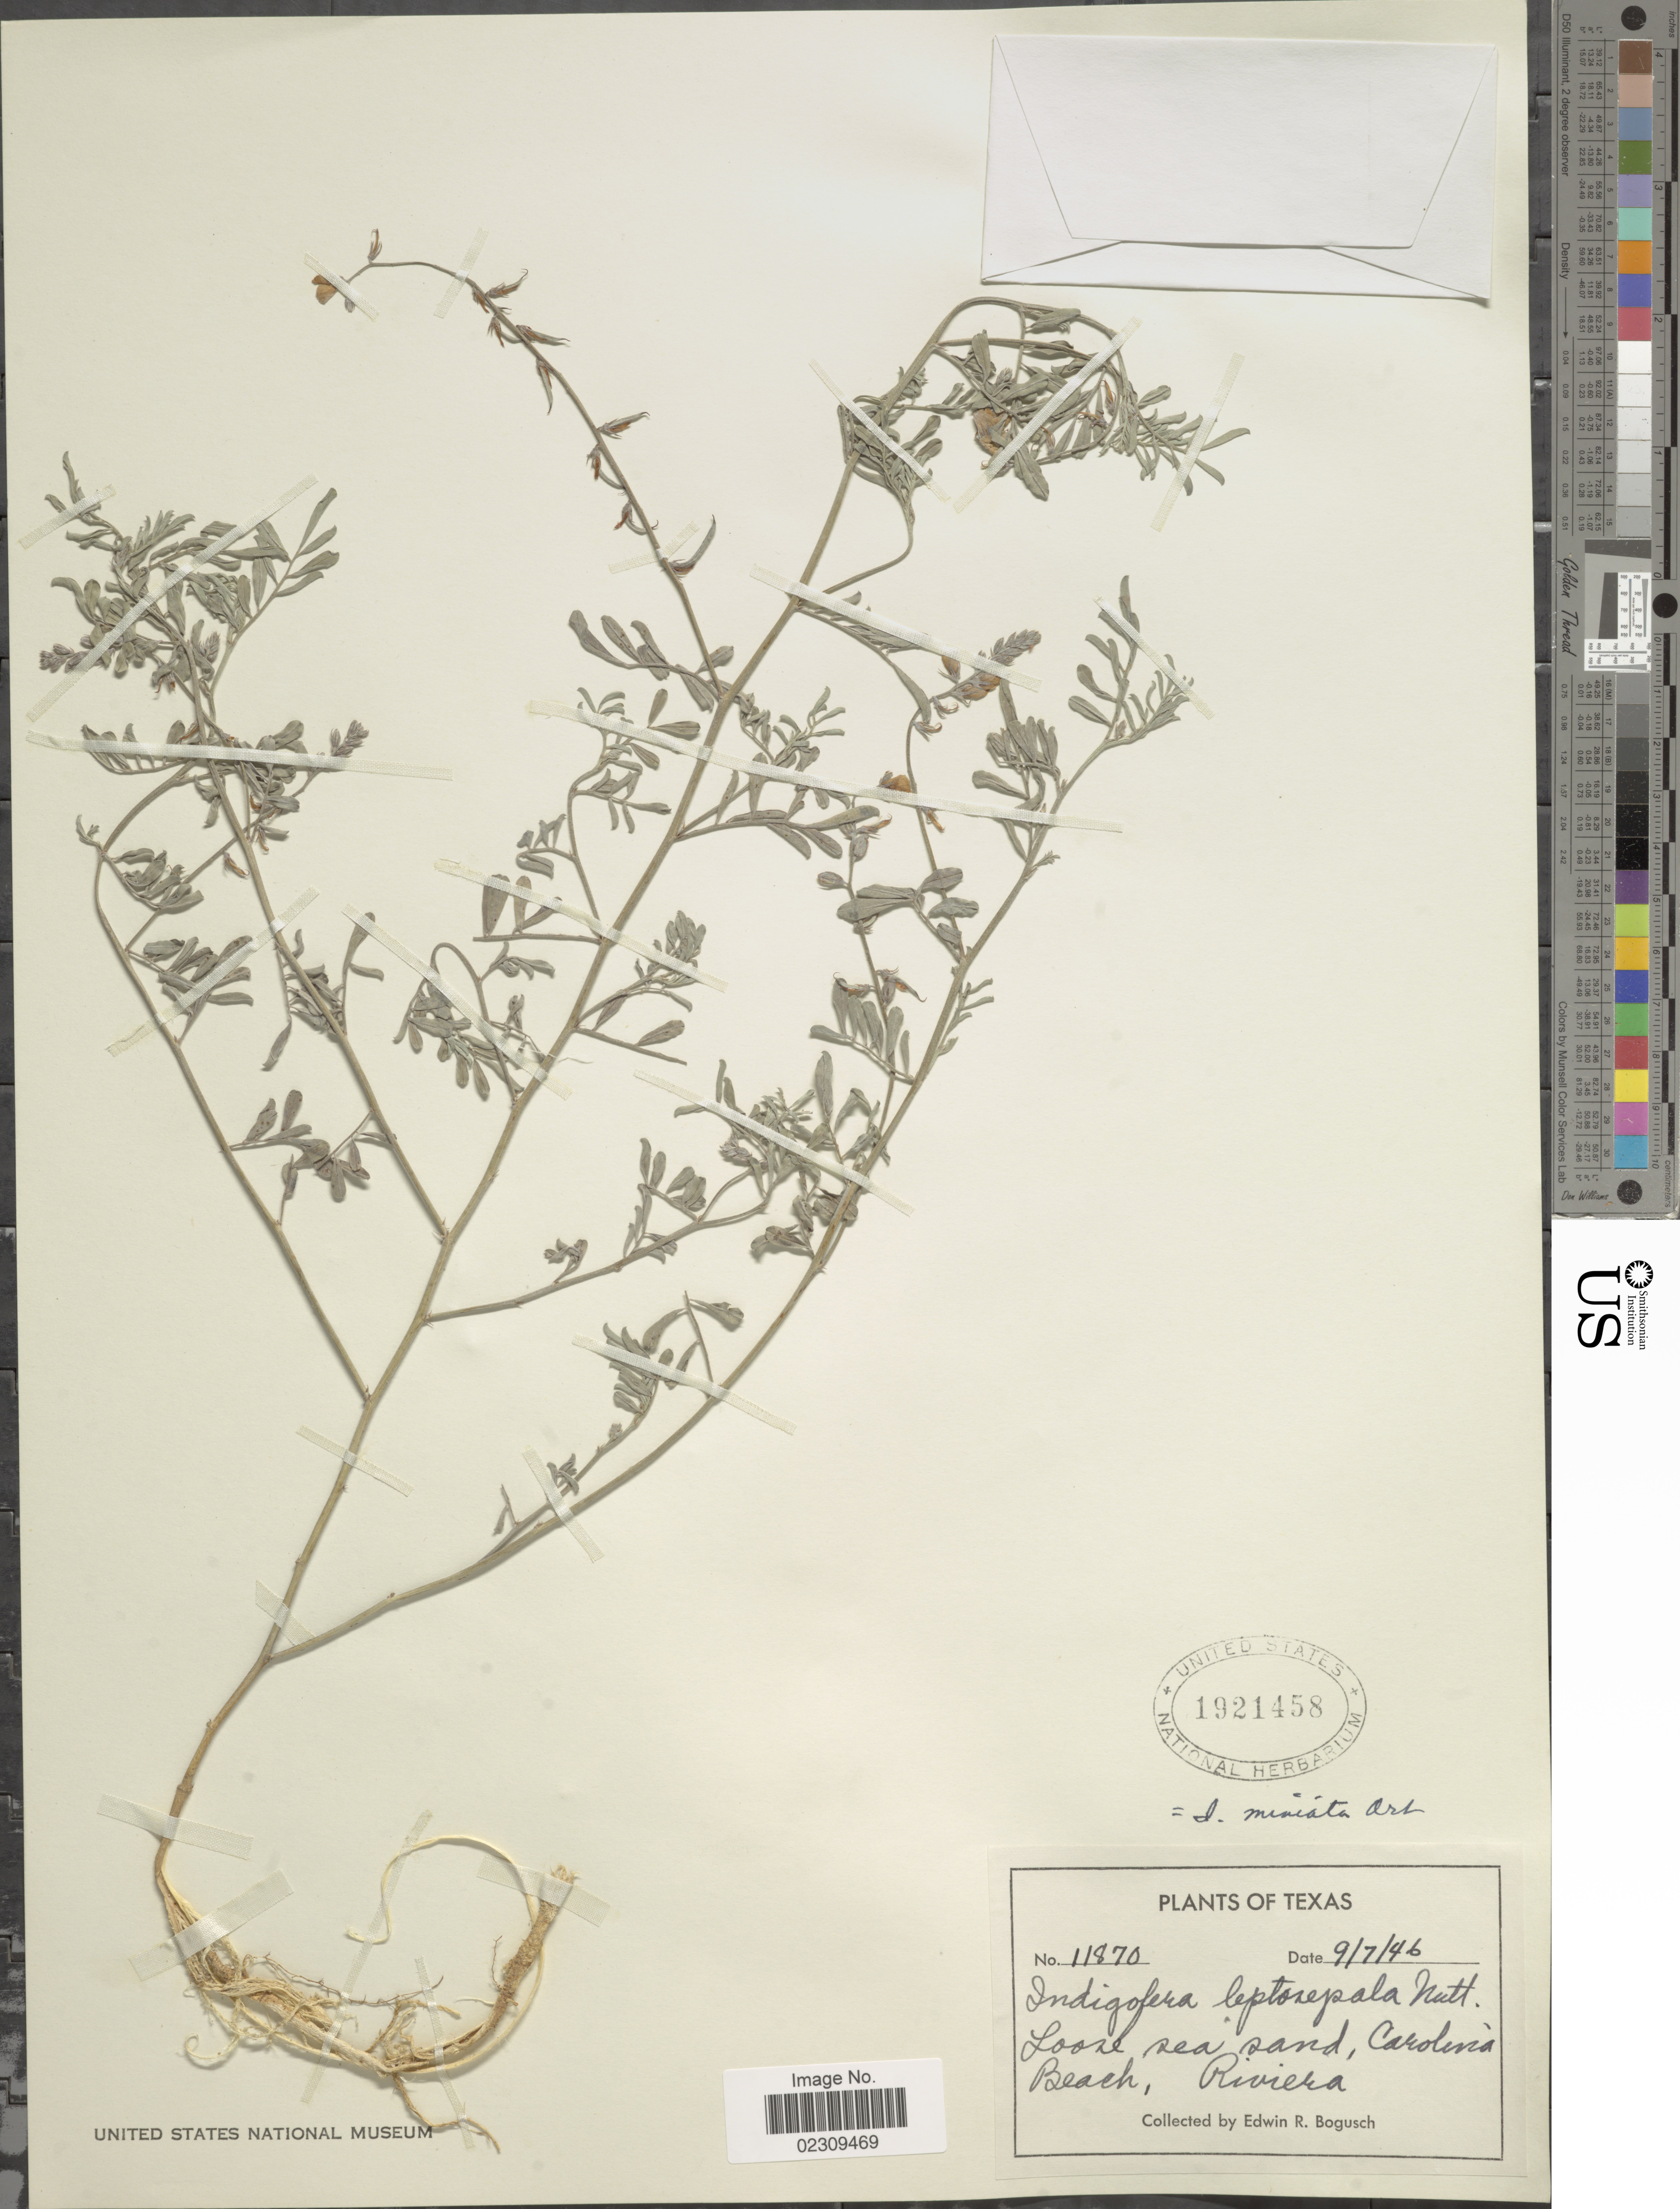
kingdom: Plantae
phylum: Tracheophyta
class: Magnoliopsida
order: Fabales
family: Fabaceae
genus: Indigofera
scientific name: Indigofera leptosepala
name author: Nutt.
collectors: E. Bogusch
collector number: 11870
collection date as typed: Transcribed d/m/y: 7/9/46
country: United States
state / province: Texas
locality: Carolina Beach, Riviera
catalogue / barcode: US 1921458